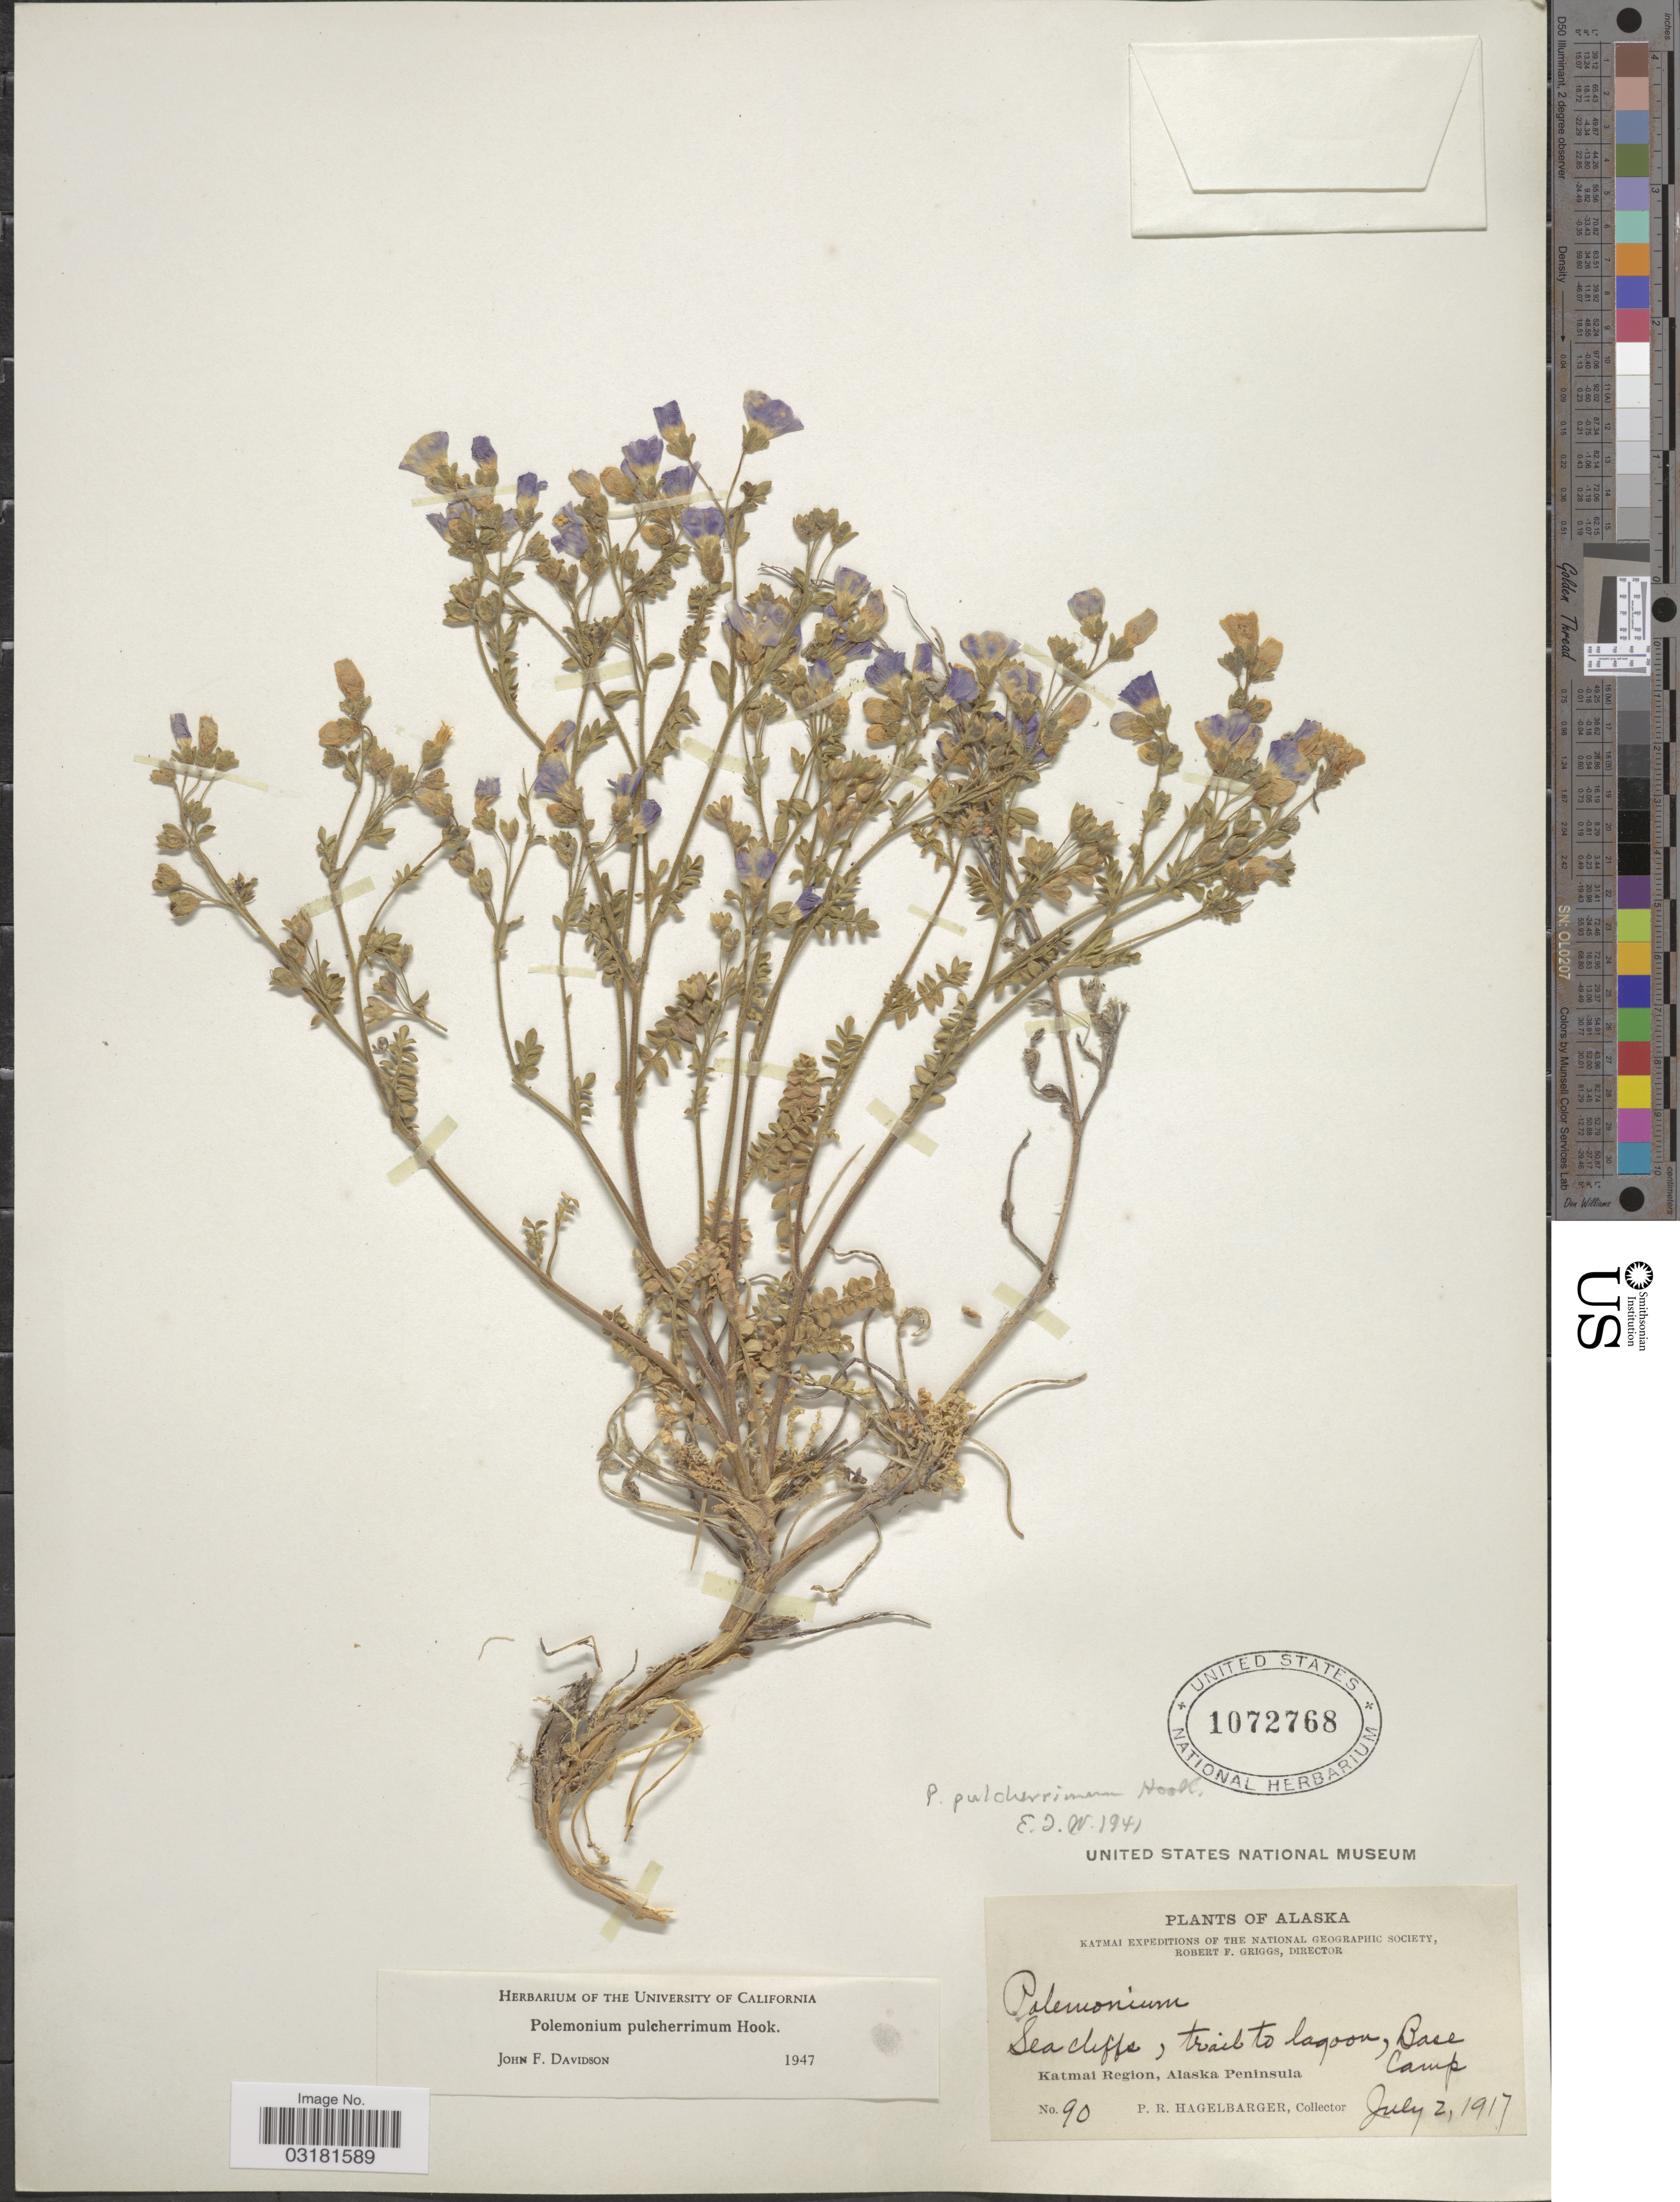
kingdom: Plantae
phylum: Tracheophyta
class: Magnoliopsida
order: Ericales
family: Polemoniaceae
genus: Polemonium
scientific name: Polemonium pulcherrimum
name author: Hook.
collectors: P. Hagelbarger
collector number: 90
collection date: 1917-07-02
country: United States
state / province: Alaska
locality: Sea cliffs, trail to lagoon, Base Camp, Katmai Region, Alaska Peninsula.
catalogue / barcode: US 1072768